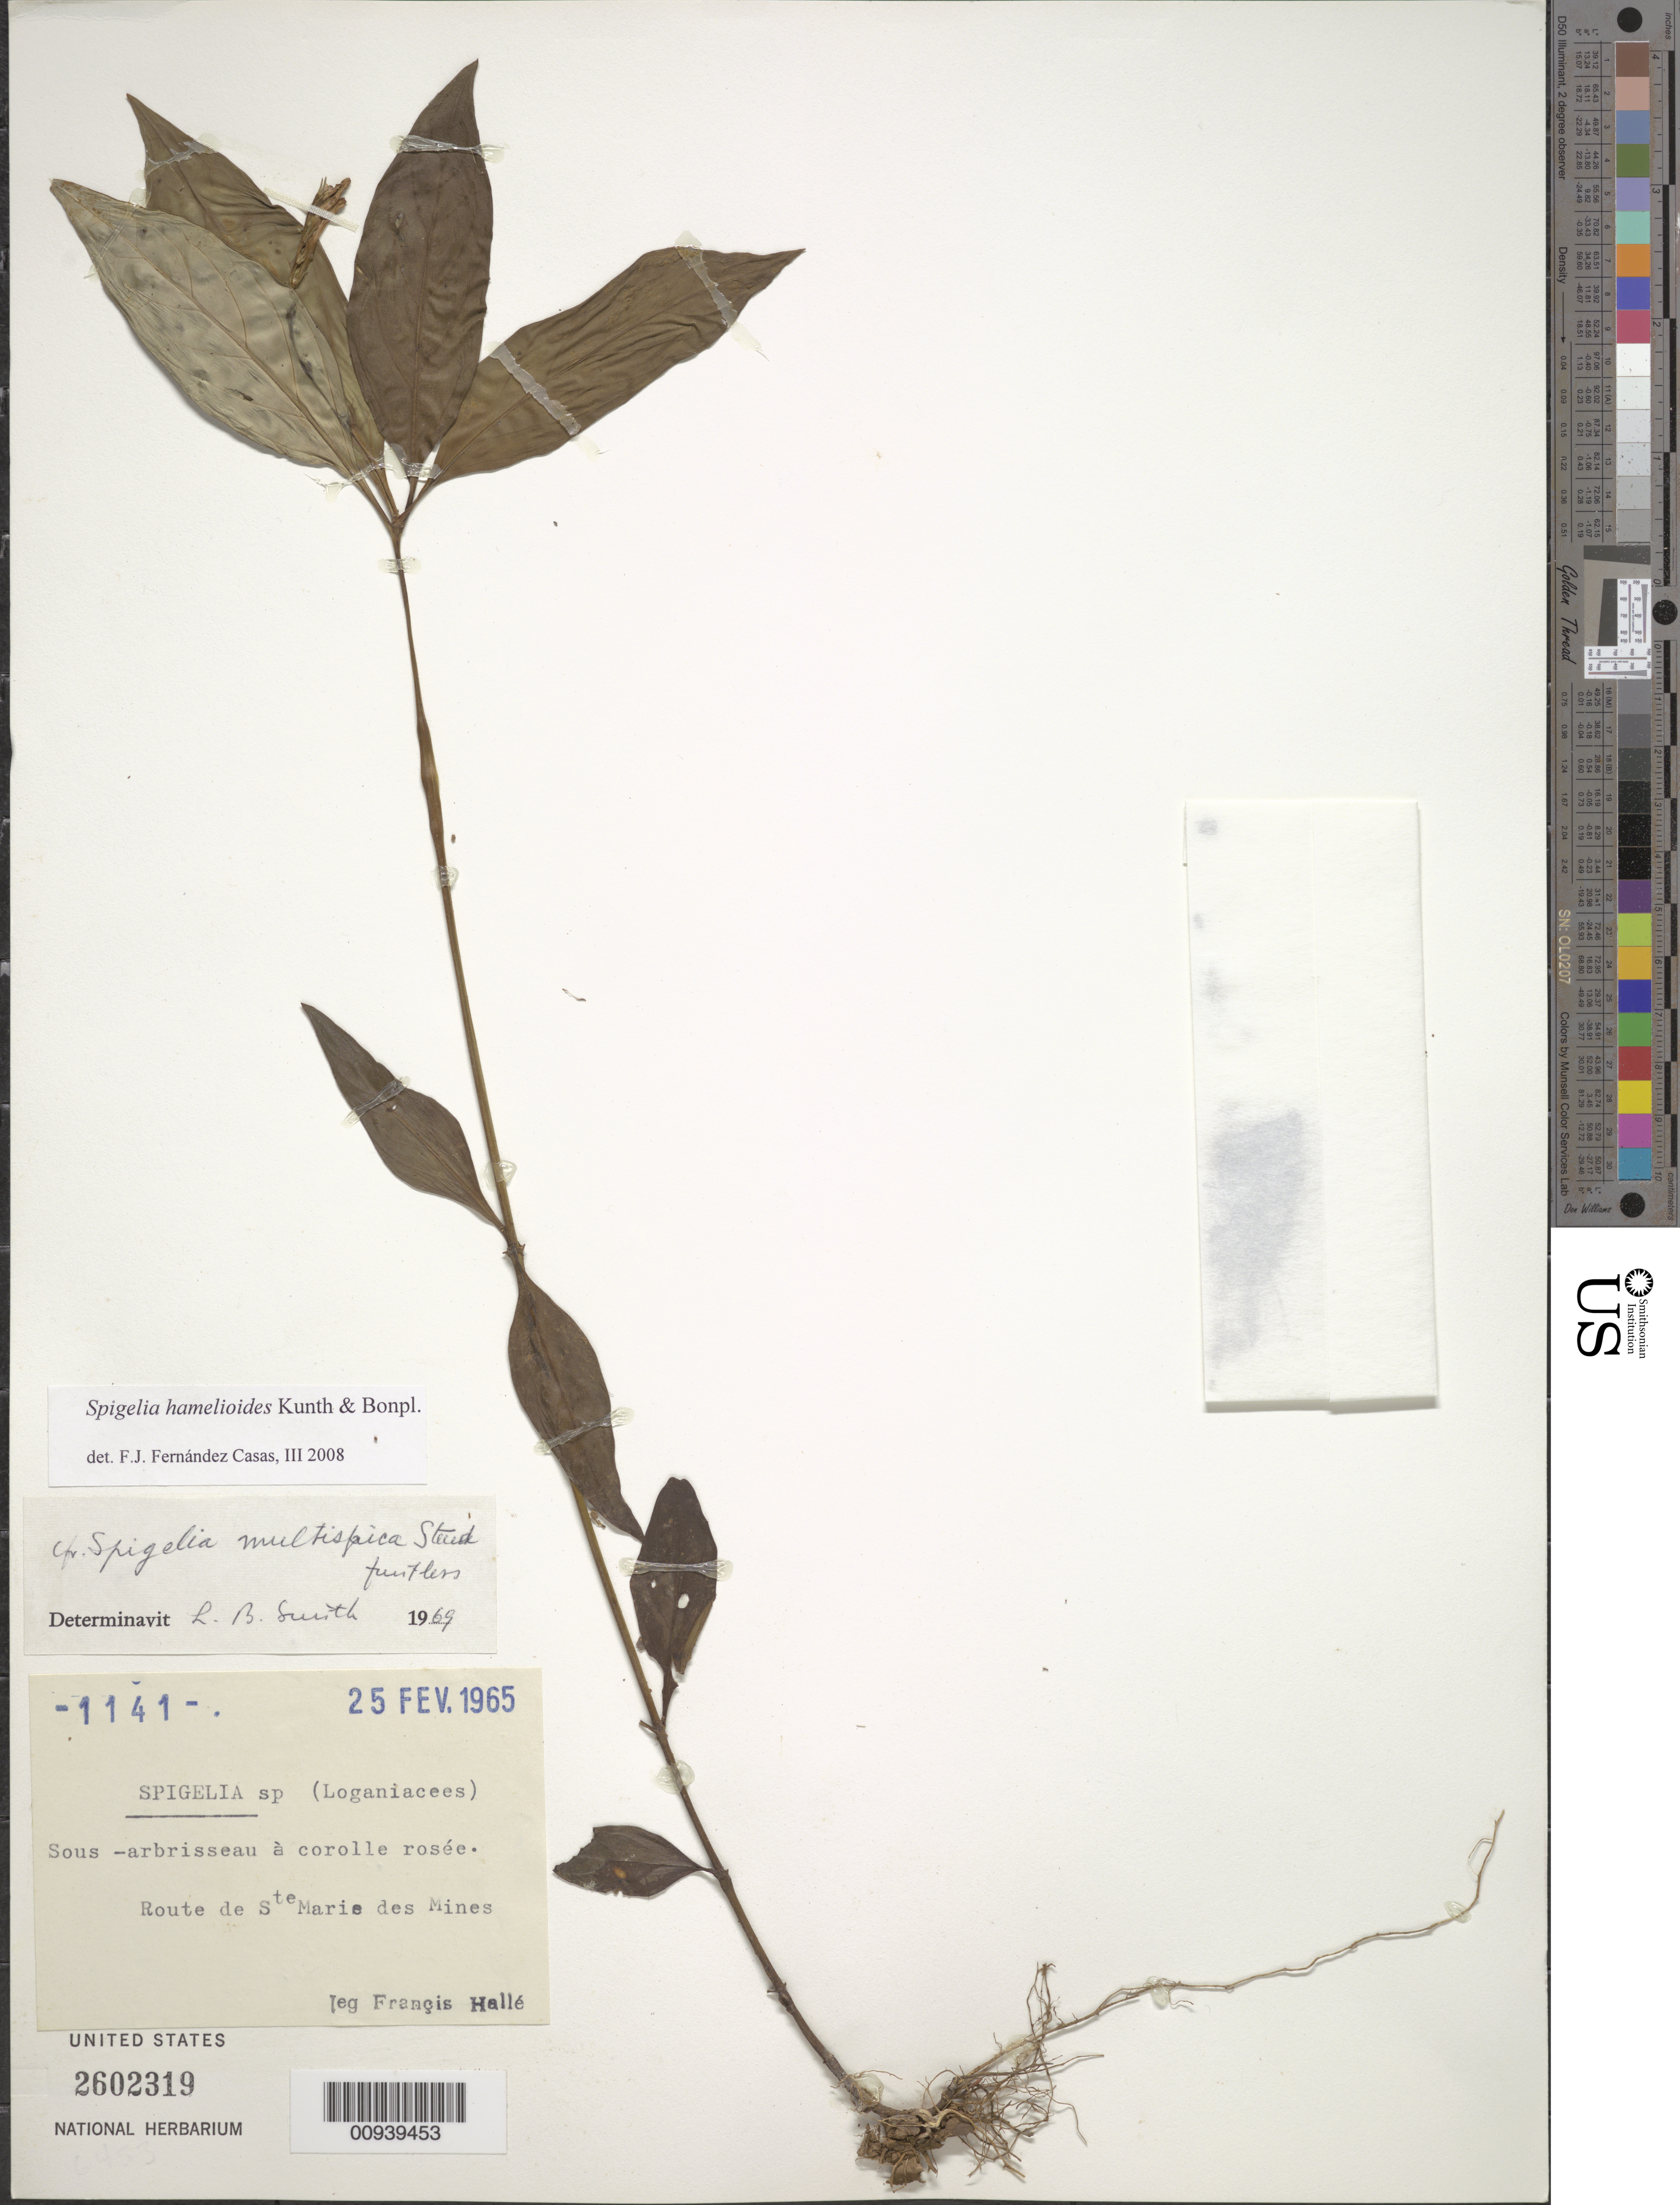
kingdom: Plantae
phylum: Tracheophyta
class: Magnoliopsida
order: Gentianales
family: Loganiaceae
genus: Spigelia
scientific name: Spigelia hamelioides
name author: Kunth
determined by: Fernández Casas, F. J.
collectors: F. Hallé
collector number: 1141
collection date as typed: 25-Feb-65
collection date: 1965-02-25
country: French Guiana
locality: Route de Ste Marie des Mines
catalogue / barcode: US 2602319